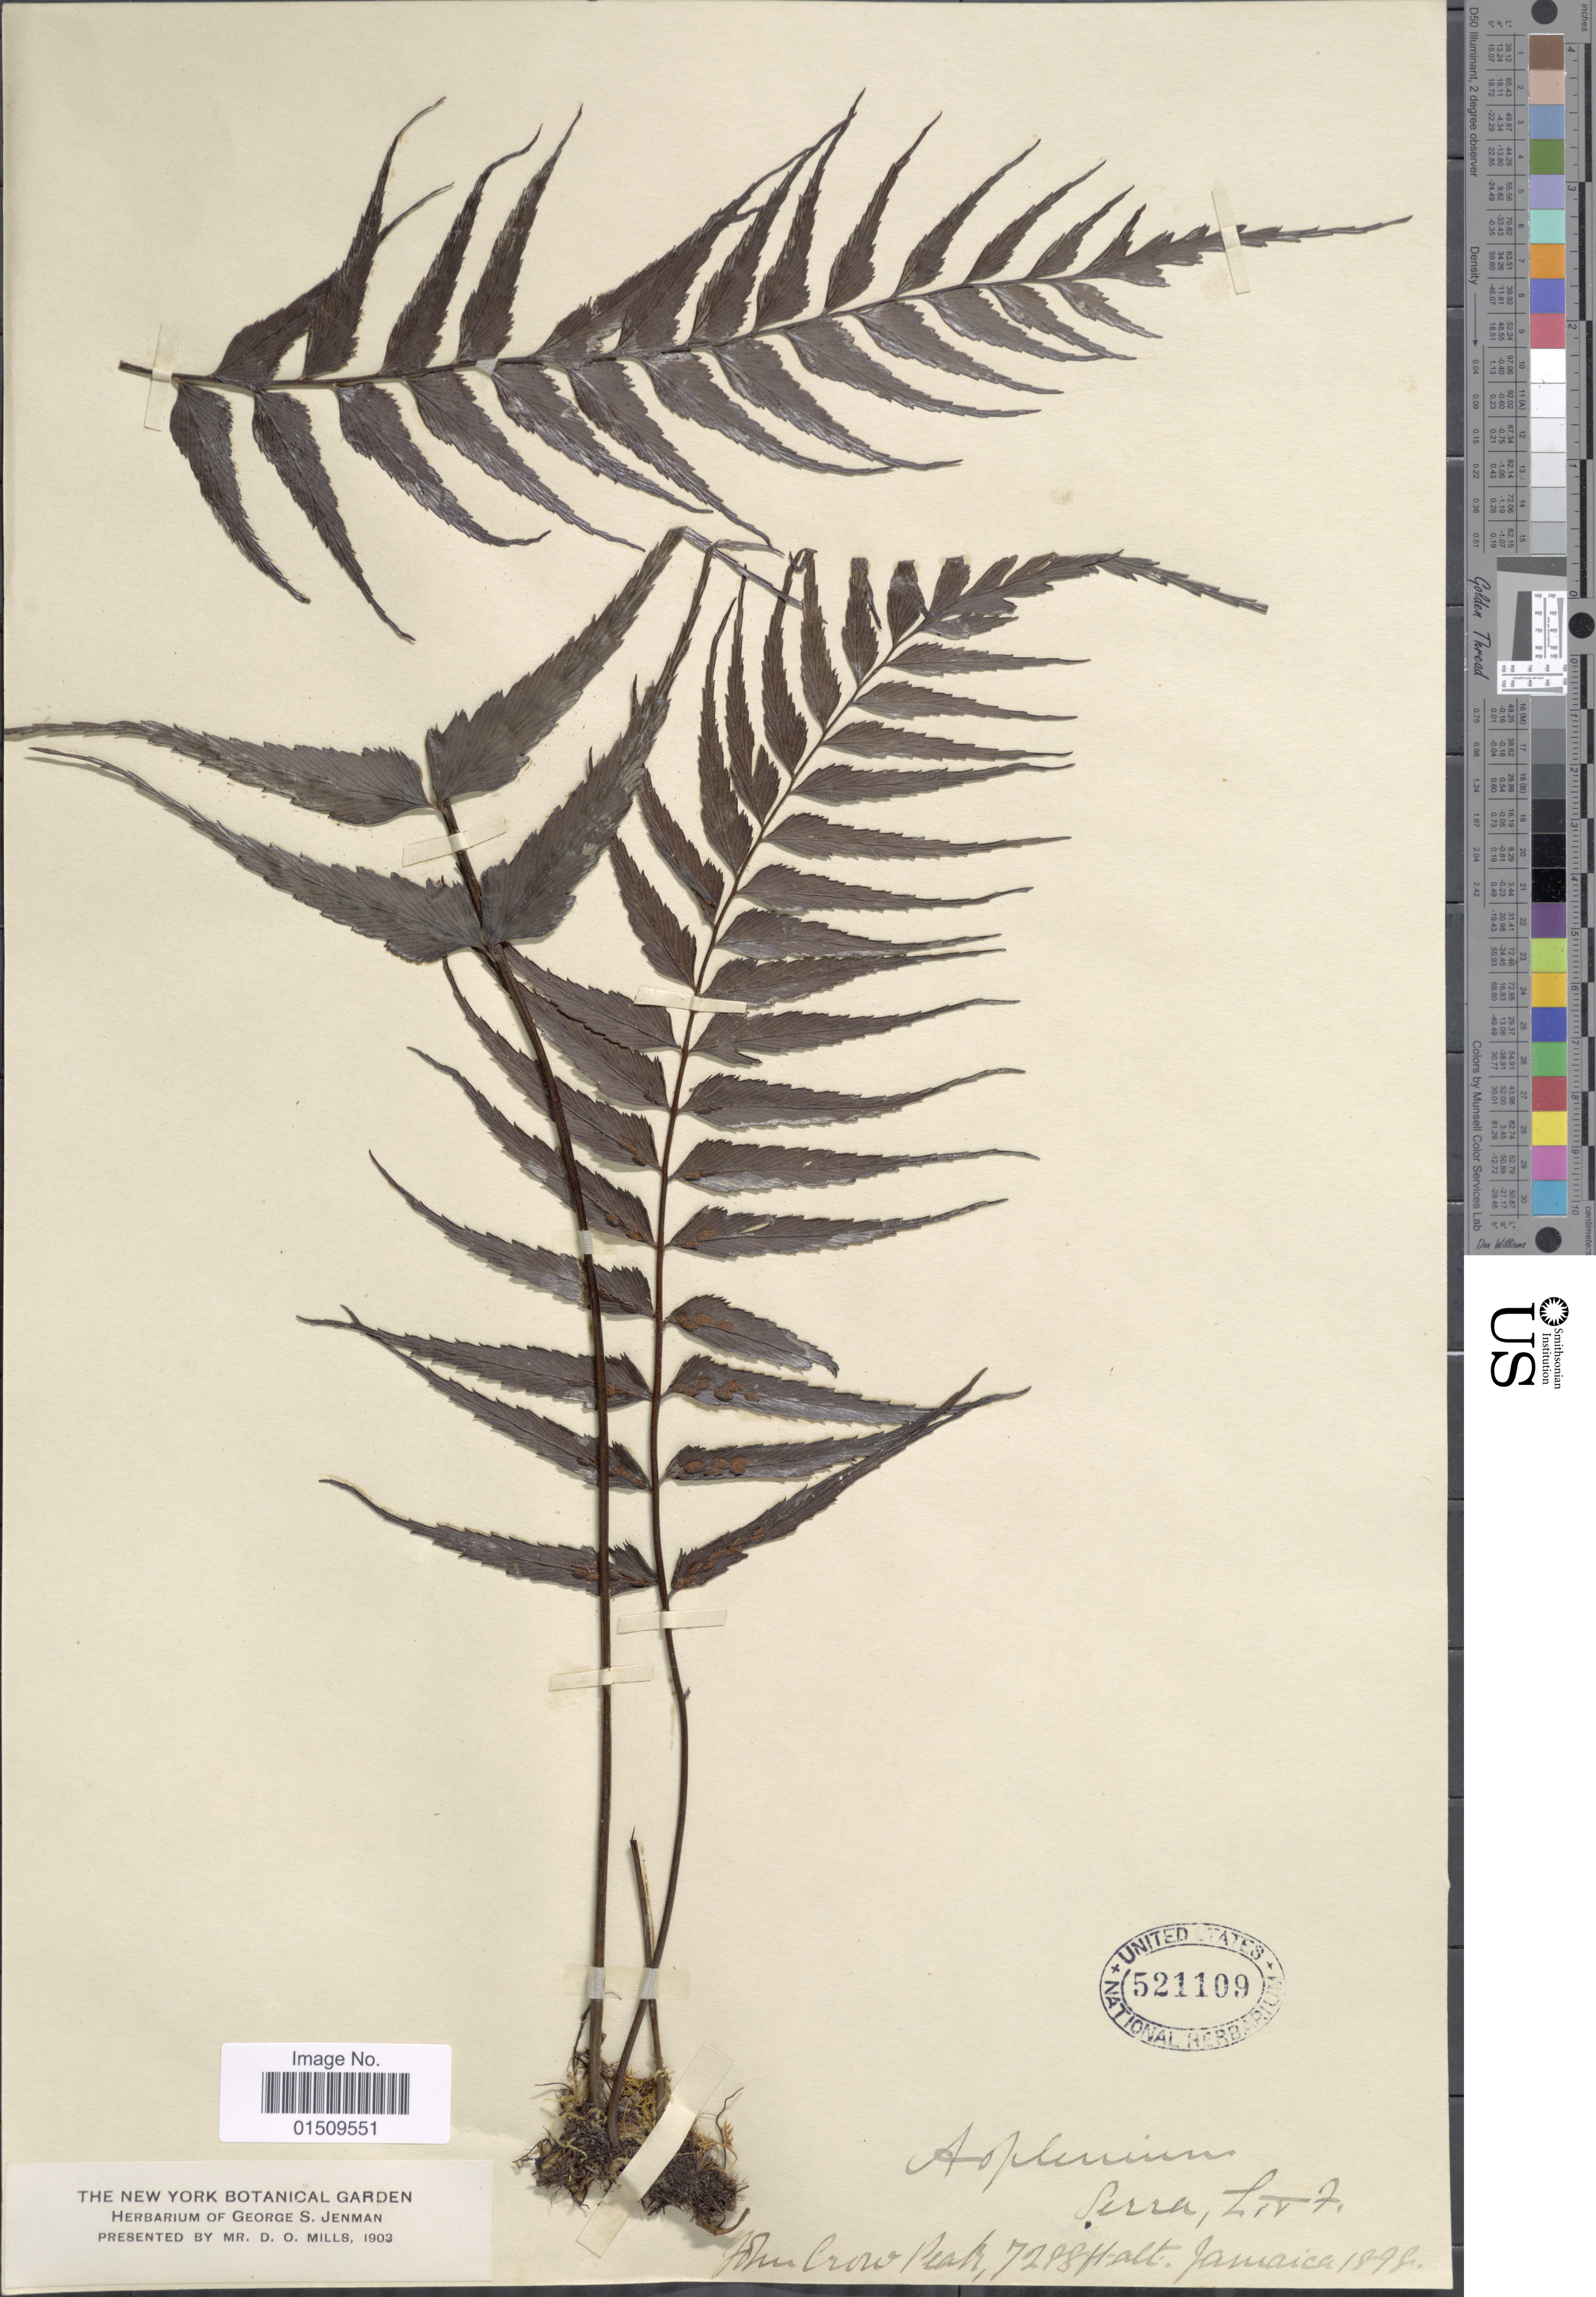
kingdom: Plantae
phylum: Tracheophyta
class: Polypodiopsida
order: Polypodiales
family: Aspleniaceae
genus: Asplenium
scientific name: Asplenium serra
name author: Langsd. & Fisch.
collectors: ex herb. George S. Jenman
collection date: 1898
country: Jamaica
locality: Jamaica, John Crow Peak.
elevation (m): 2221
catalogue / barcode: US 521109